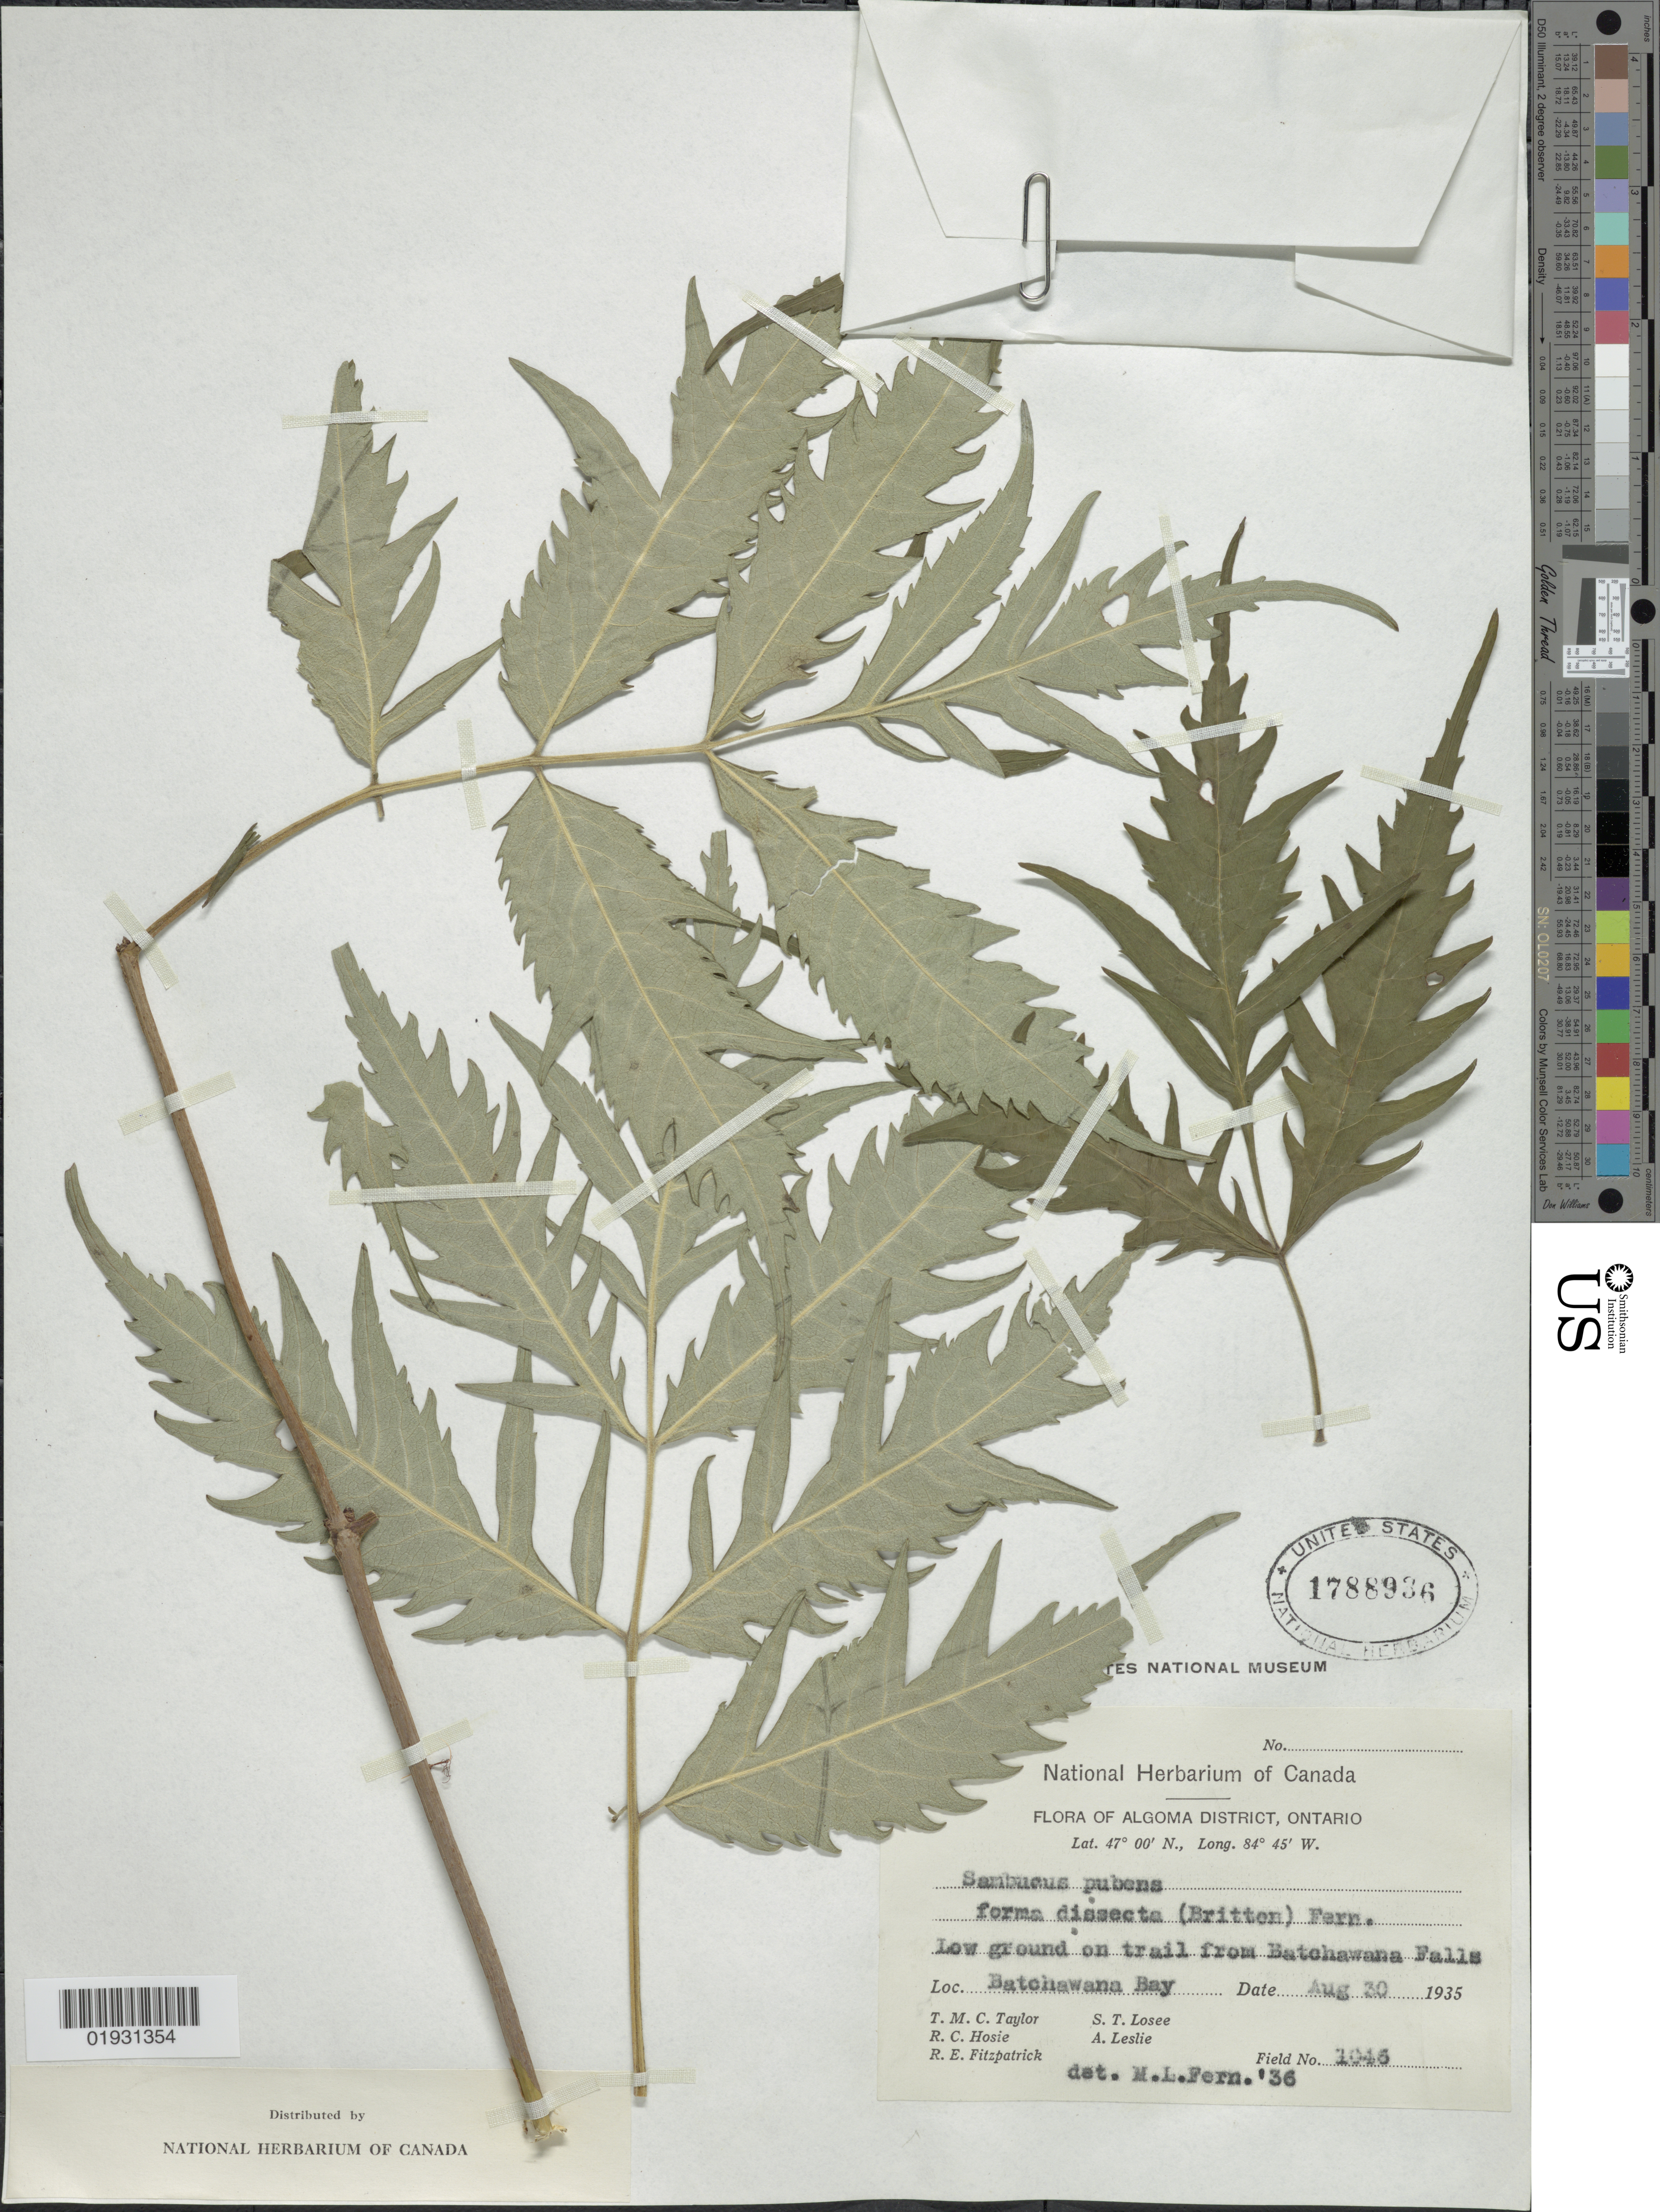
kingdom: Plantae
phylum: Tracheophyta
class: Magnoliopsida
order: Dipsacales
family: Viburnaceae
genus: Sambucus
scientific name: Sambucus racemosa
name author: L.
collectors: T. M. C. Taylor, R. Hosie, R. Fitzpatrick, S. Losee & A. Leslie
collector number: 1046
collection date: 1935-08-30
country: Canada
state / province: Ontario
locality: Algoma District, Low ground on trail from Batchawana Falls, Batchawana Bay.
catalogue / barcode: US 1788936